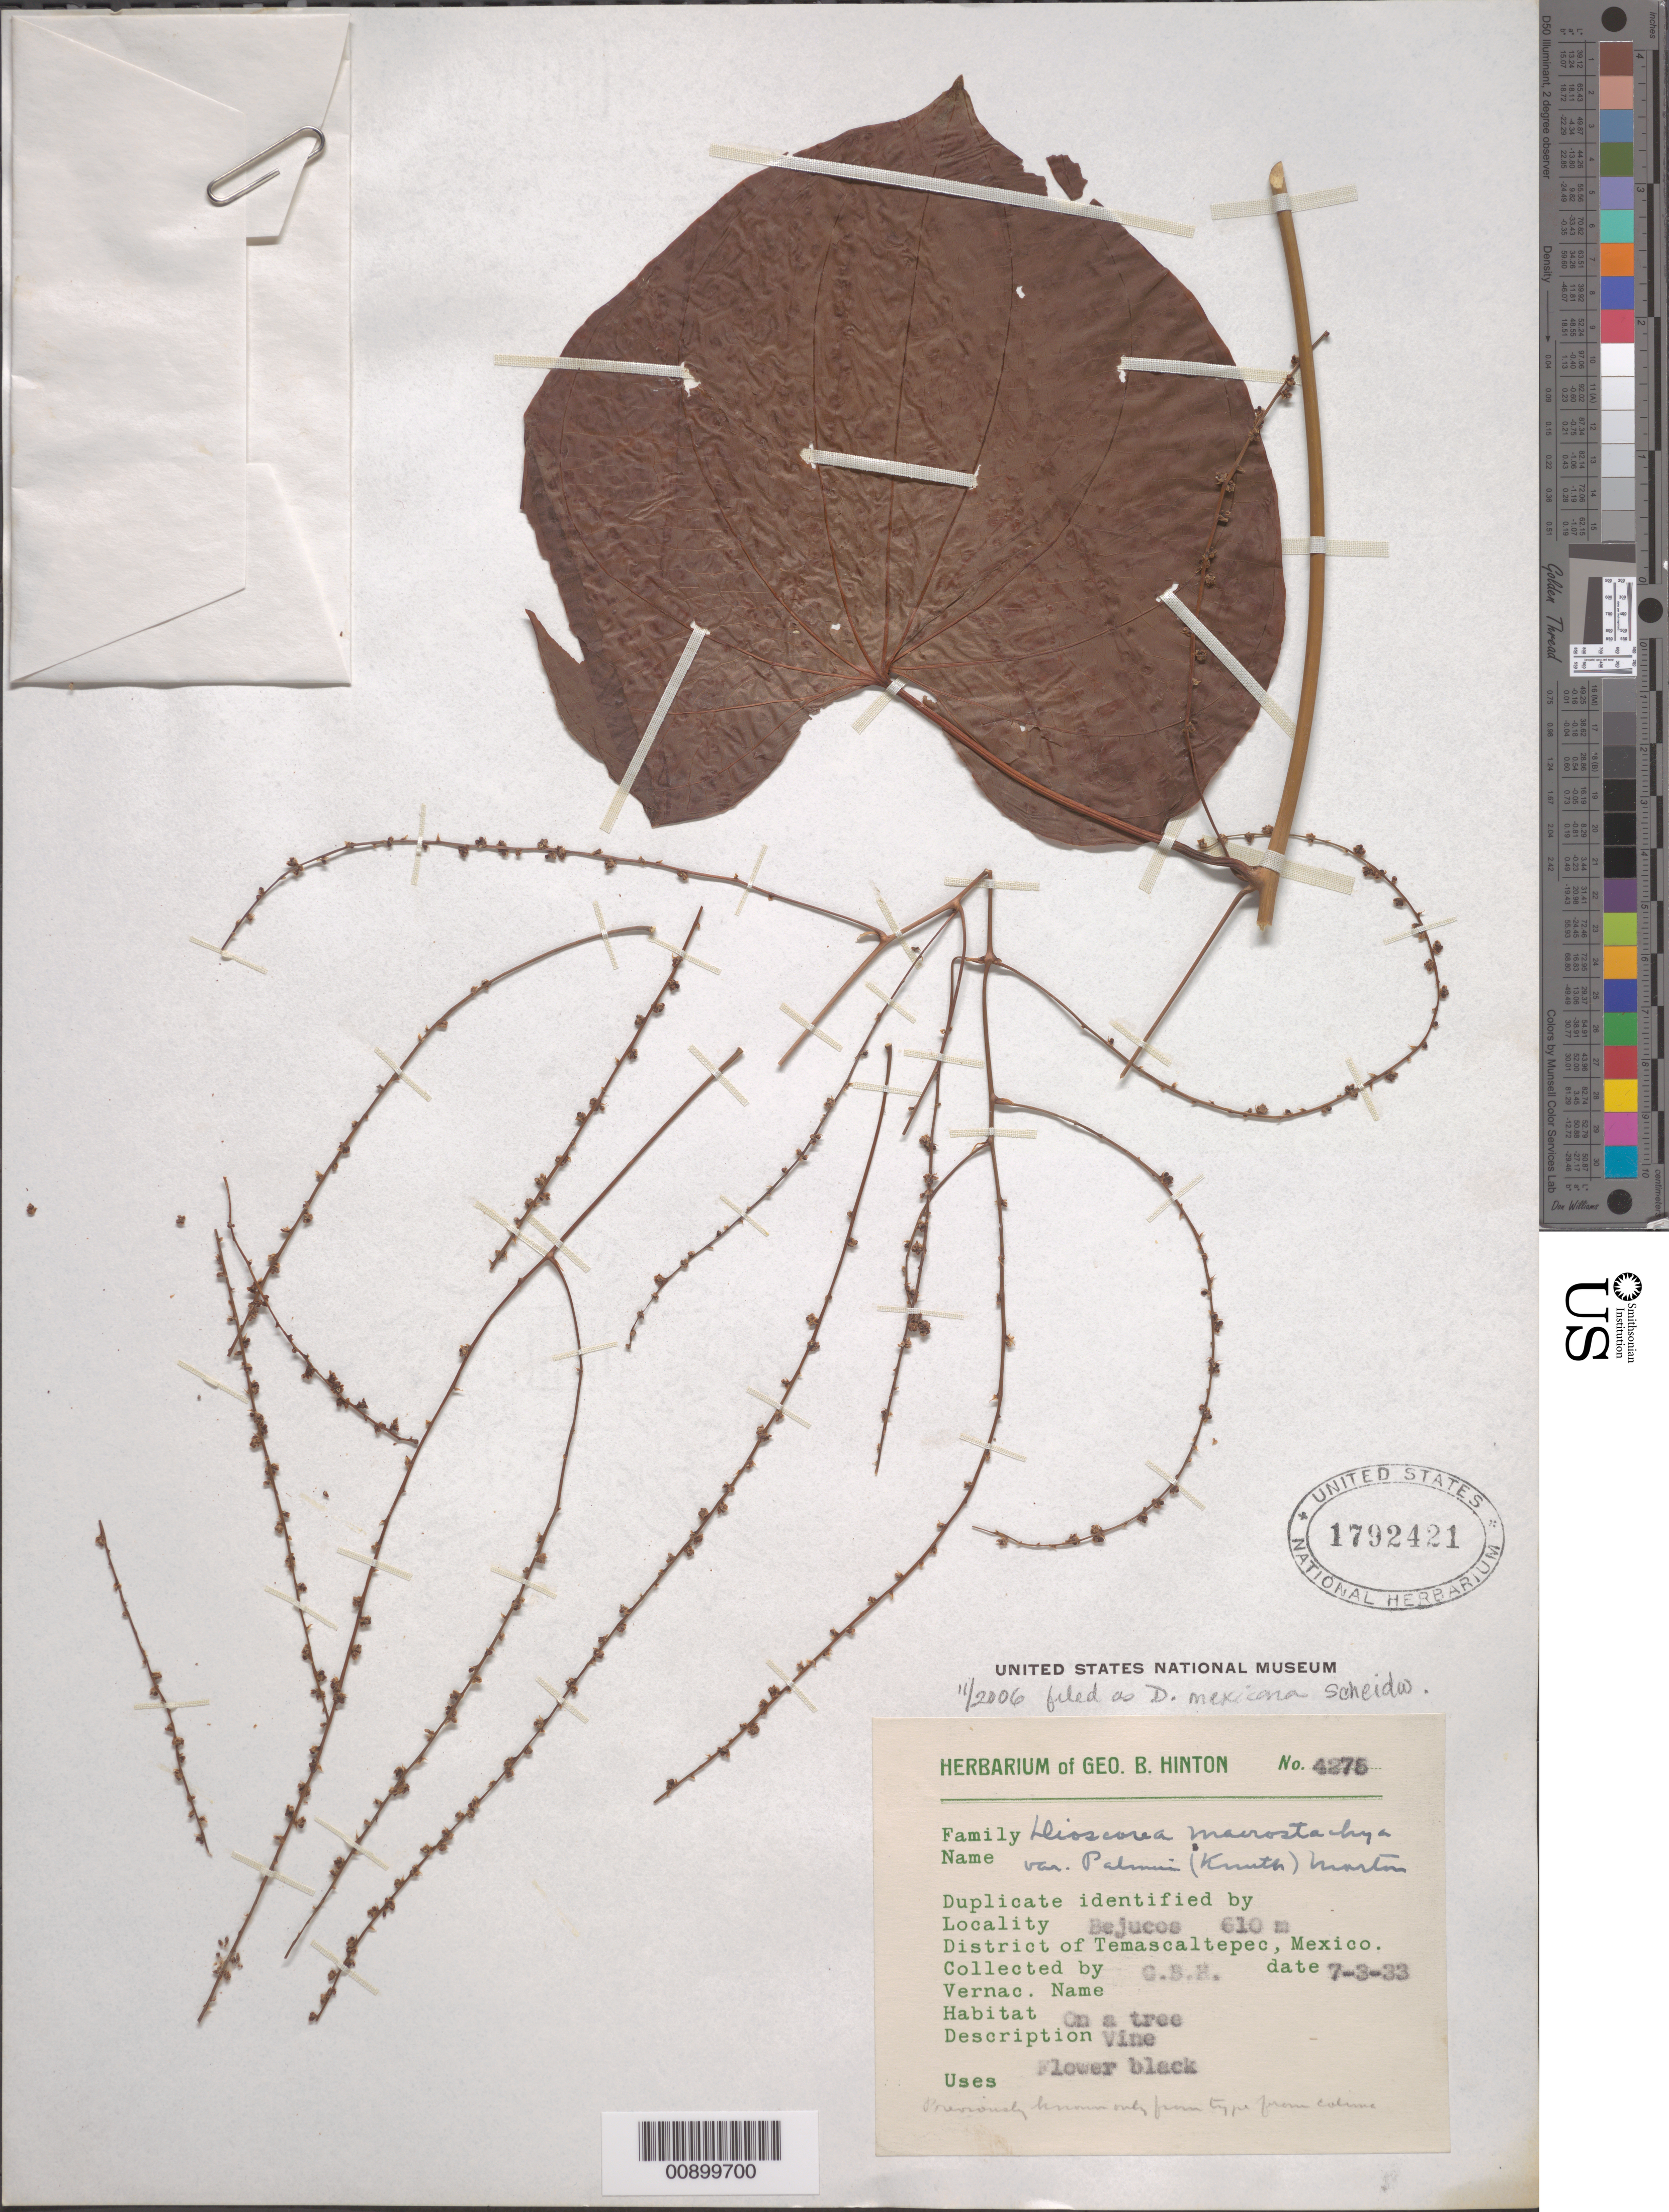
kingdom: Plantae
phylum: Tracheophyta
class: Liliopsida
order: Dioscoreales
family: Dioscoreaceae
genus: Dioscorea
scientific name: Dioscorea mexicana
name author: Scheidw.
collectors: G. B. Hinton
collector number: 4275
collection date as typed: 03 Jul 1933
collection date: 1933-07-03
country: Mexico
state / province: México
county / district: Temascaltepec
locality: Bejucos, District Temascaltepec, State of México.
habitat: On a tree.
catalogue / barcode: US 1792421